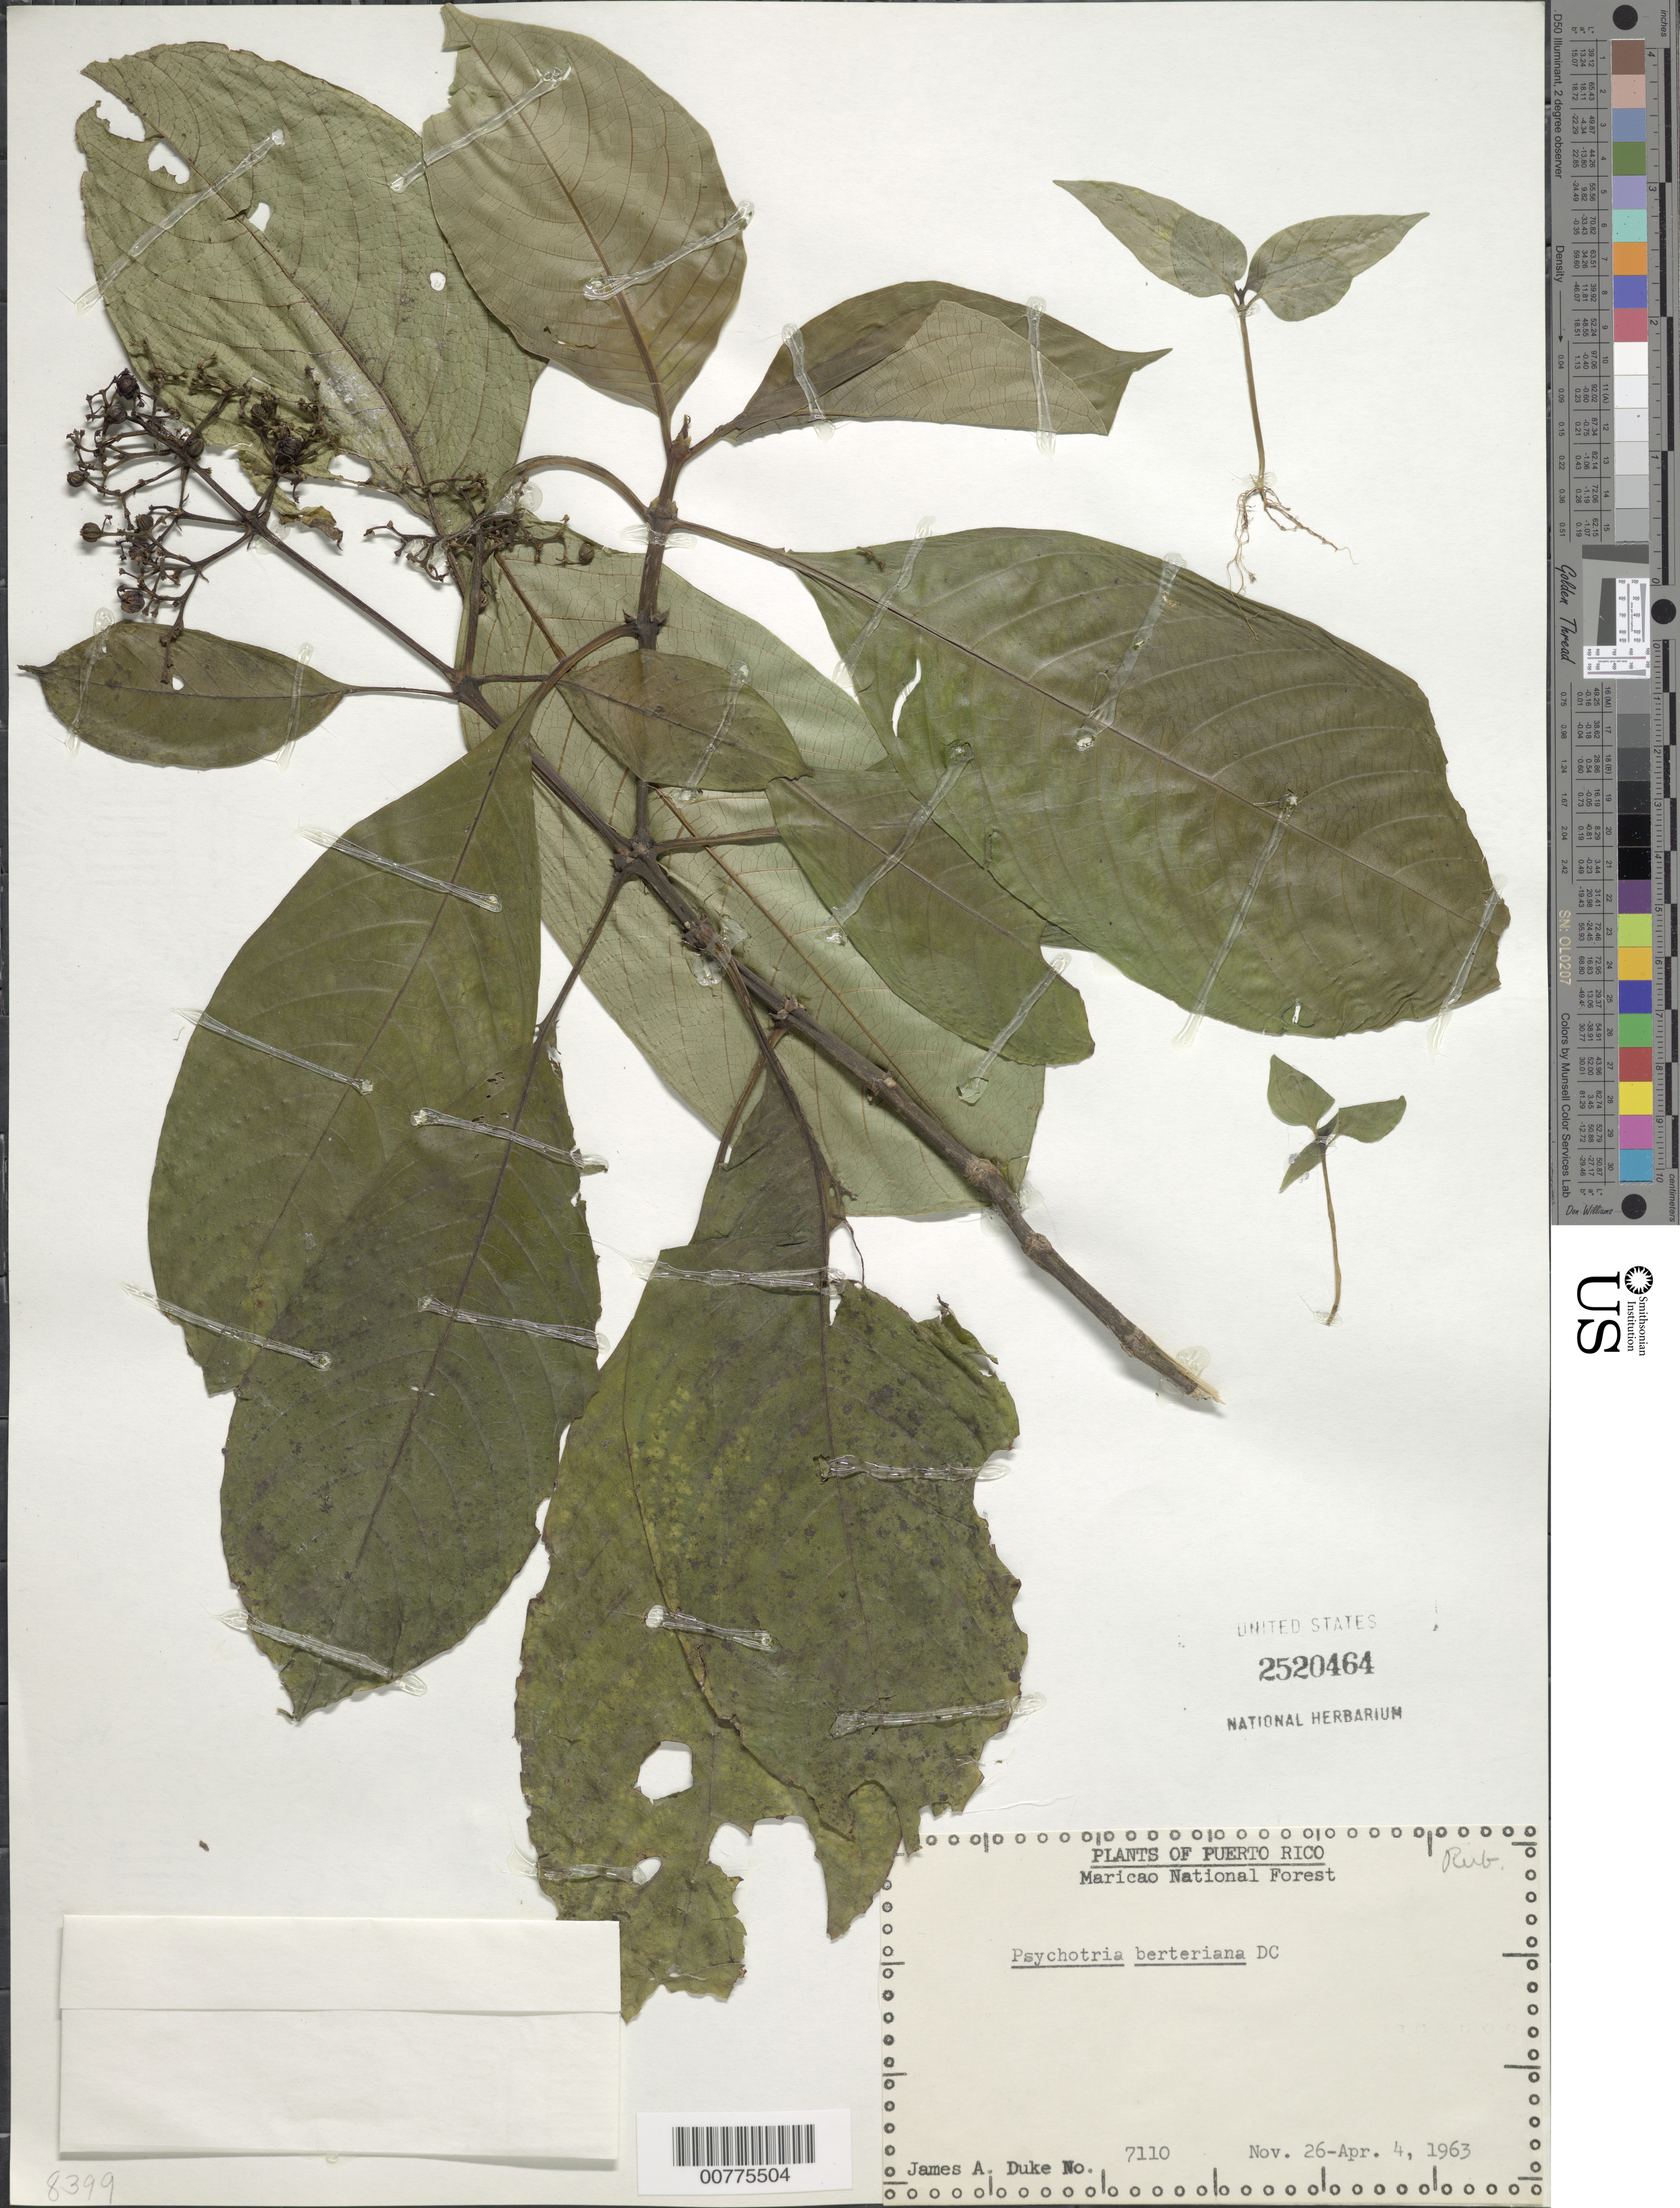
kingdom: Plantae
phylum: Tracheophyta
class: Magnoliopsida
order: Gentianales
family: Rubiaceae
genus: Psychotria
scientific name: Psychotria berteroana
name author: DC.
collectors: J. A. Duke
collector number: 7110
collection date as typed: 26 Nov 1963 to 04 Apr 1963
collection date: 1963-04-04/1963-11-26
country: Puerto Rico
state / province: Maricao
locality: Maricao National Forest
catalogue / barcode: US 2520464